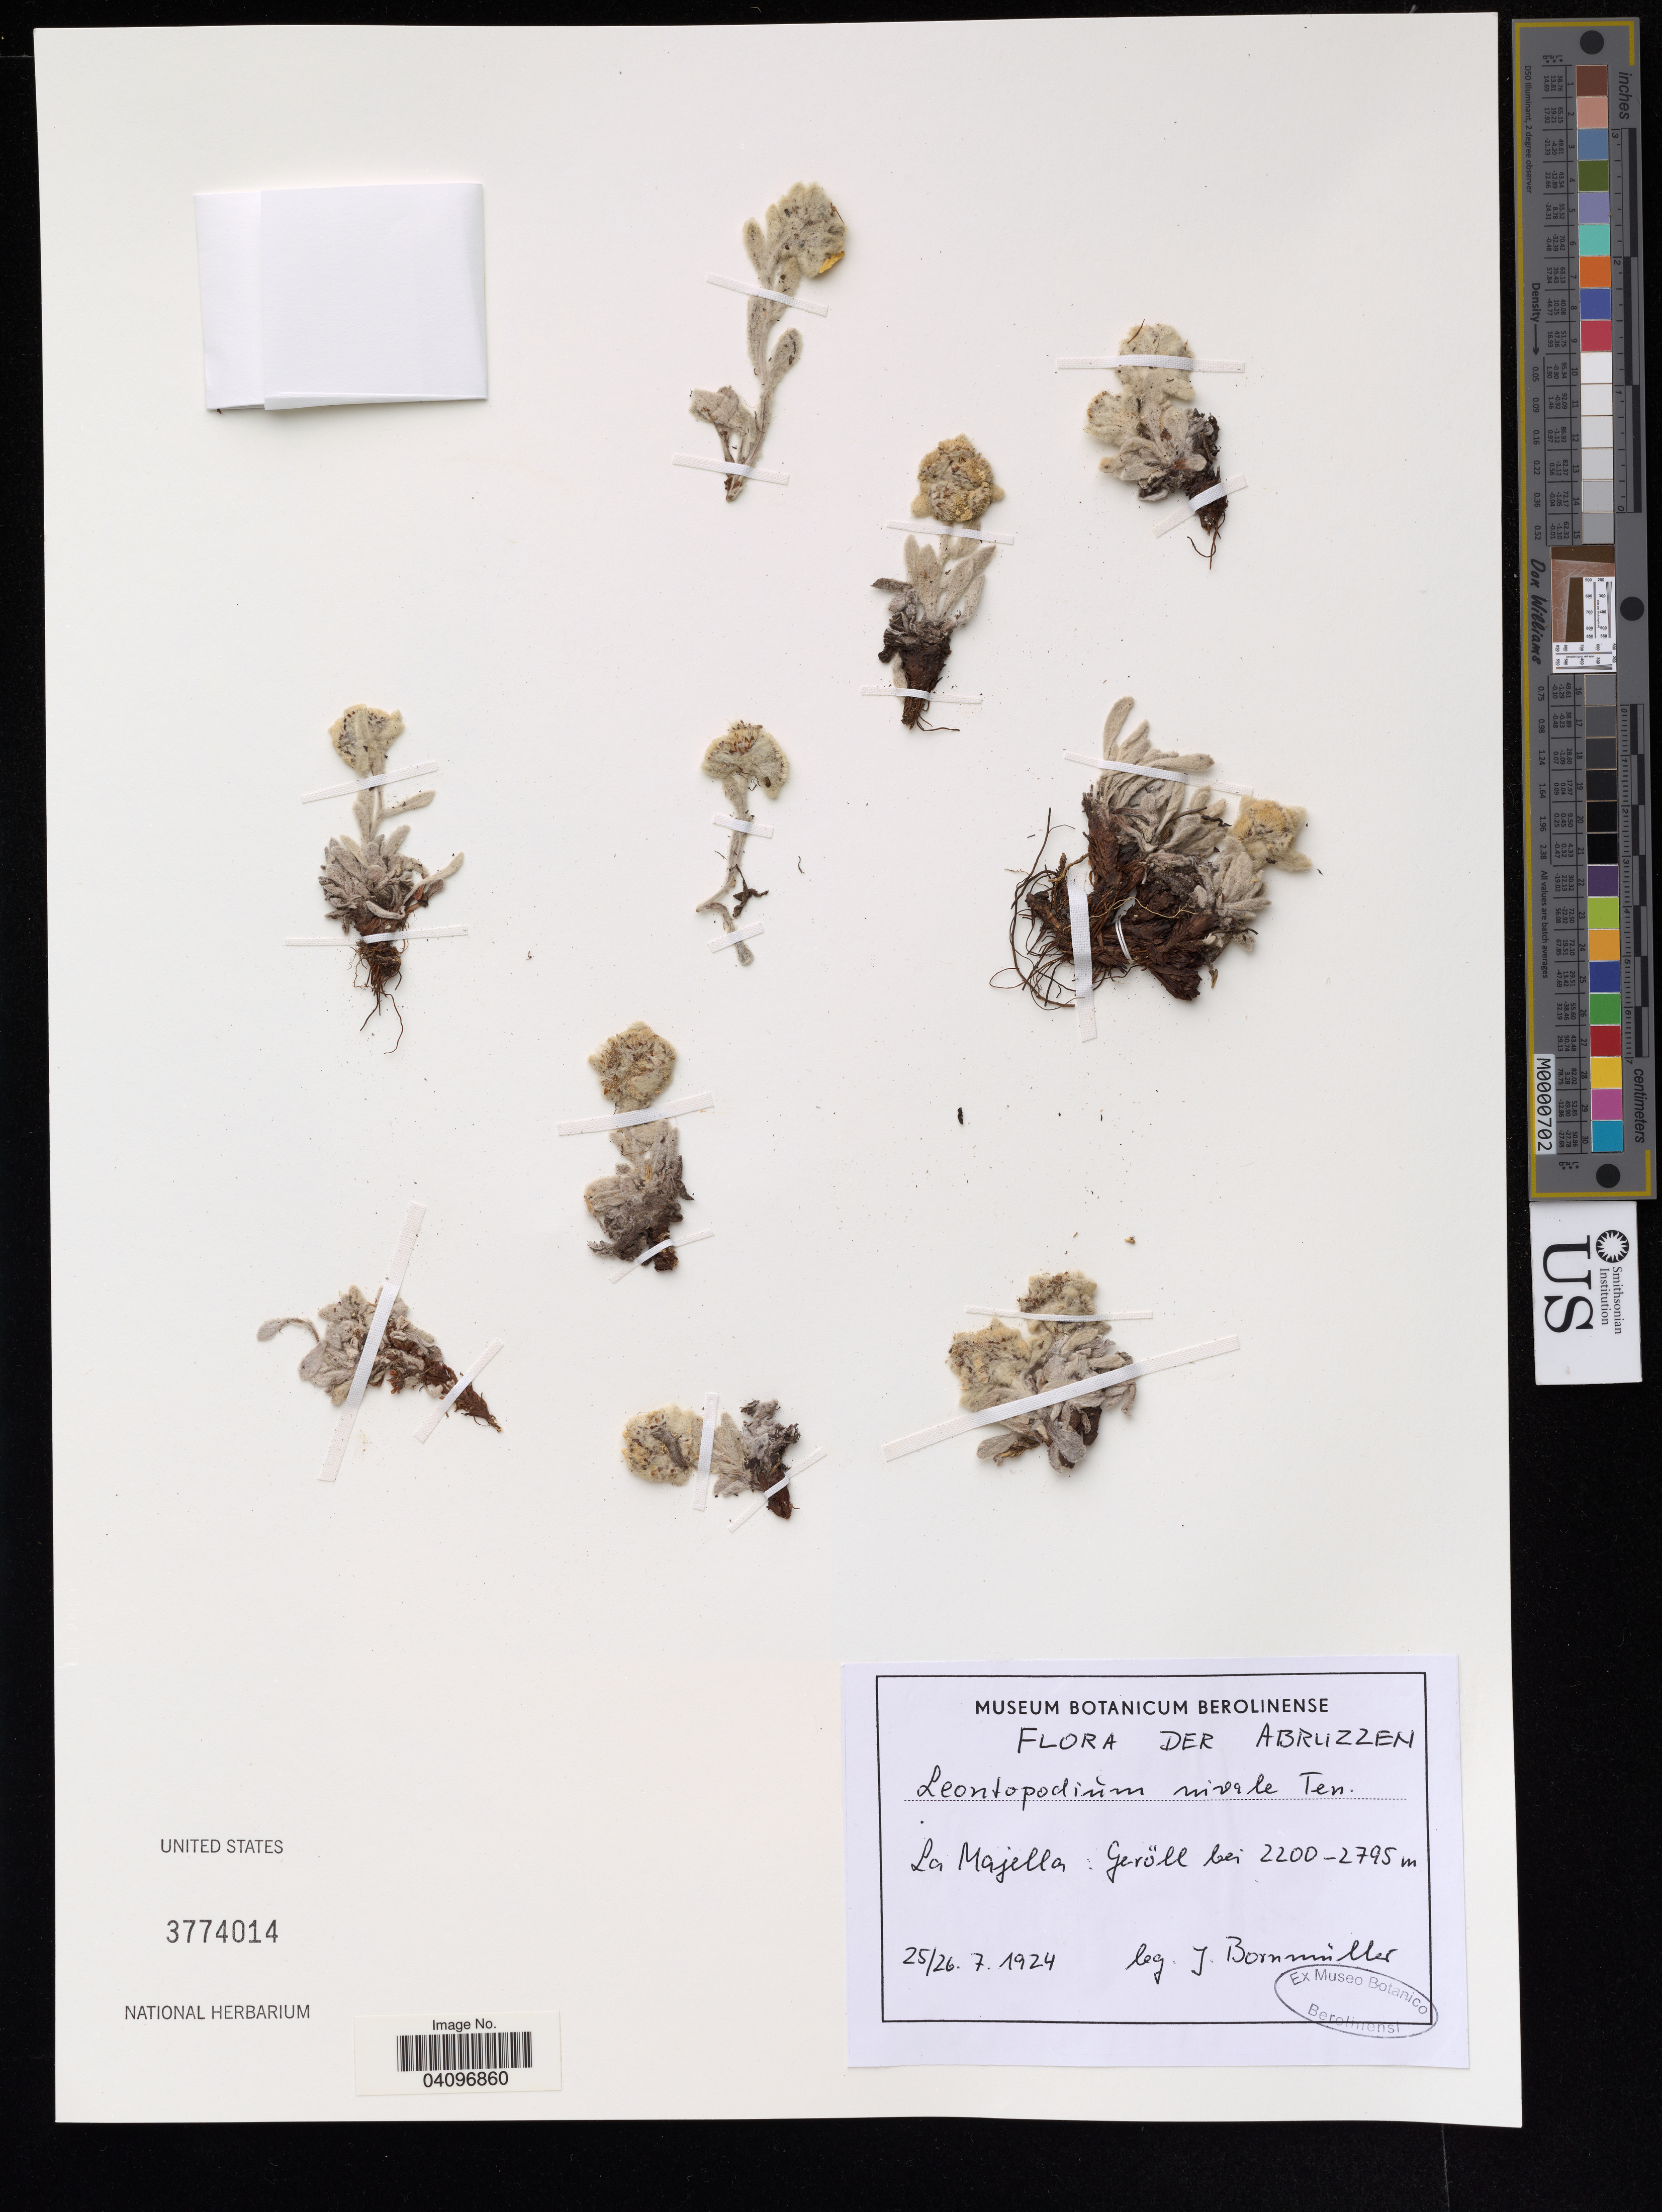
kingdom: Plantae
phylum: Tracheophyta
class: Magnoliopsida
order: Asterales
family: Asteraceae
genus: Leontopodium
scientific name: Leontopodium nivale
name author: (Ten.) A. Huet ex Hand.-Mazz.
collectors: I. Bornmüller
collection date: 1924-07-25/1924-07-26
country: Italy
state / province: Abruzzo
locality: La Majella: Geröll.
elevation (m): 2200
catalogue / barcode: US 3774014